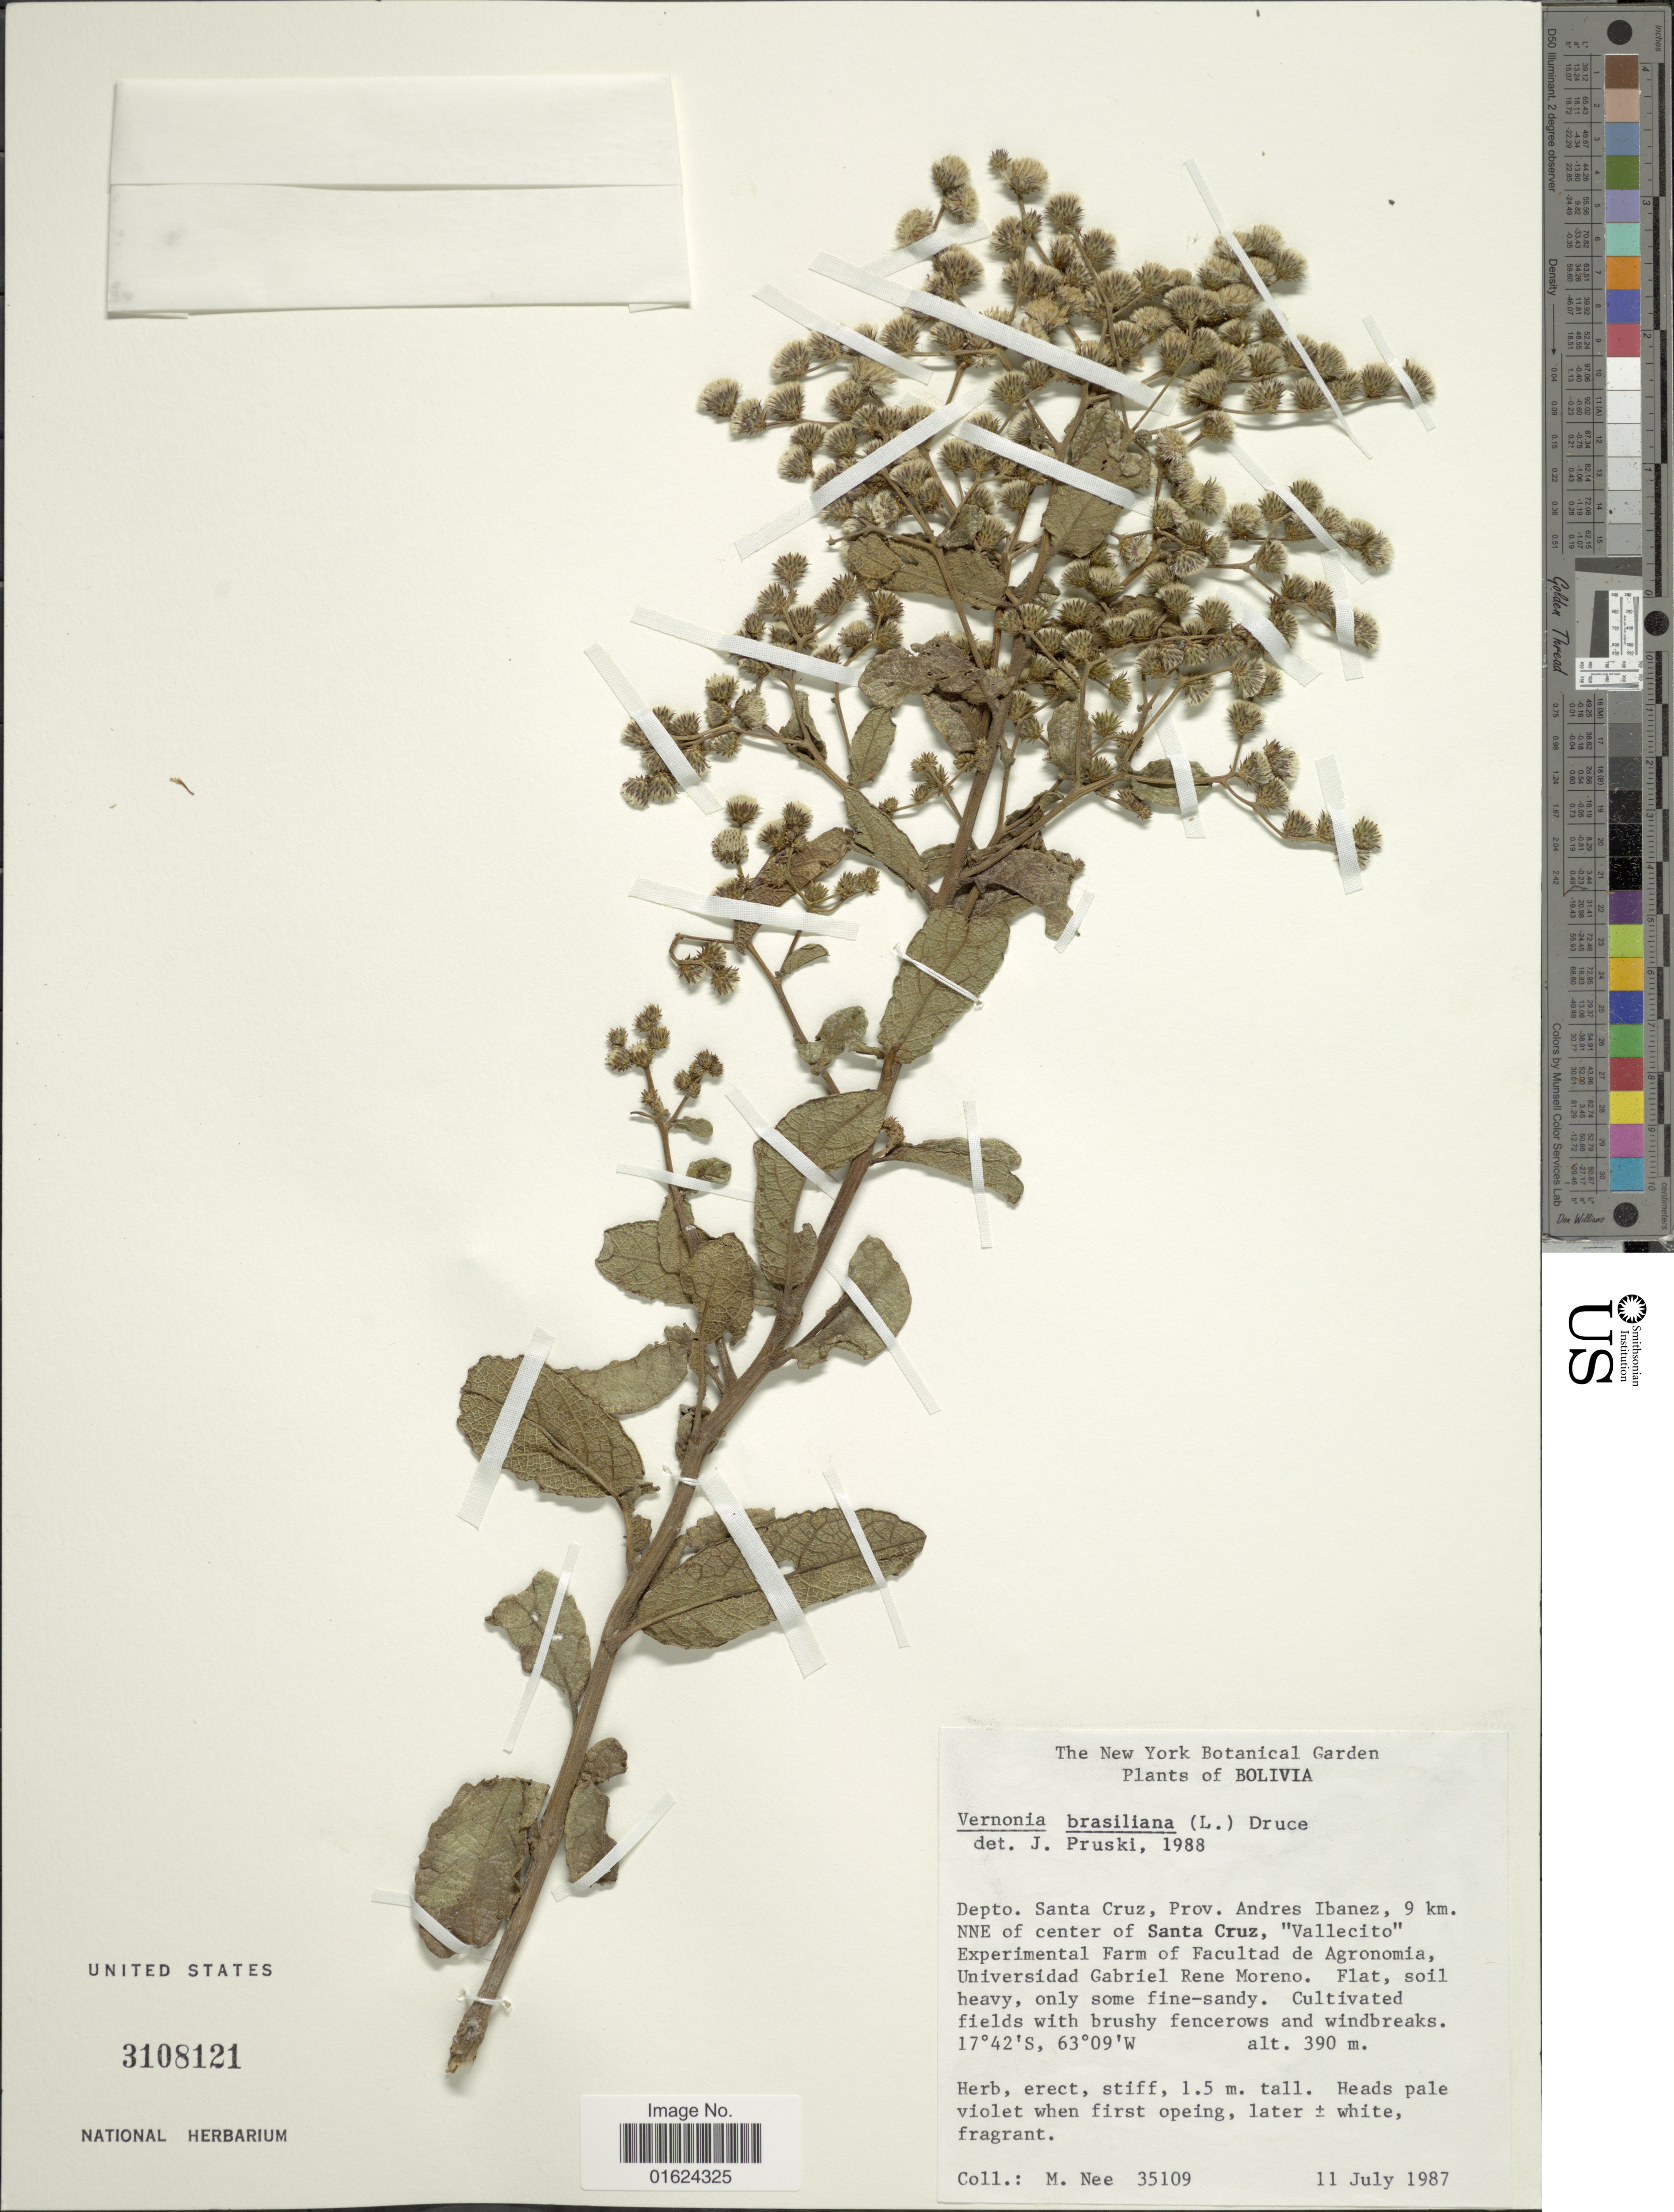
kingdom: Plantae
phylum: Tracheophyta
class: Magnoliopsida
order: Asterales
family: Asteraceae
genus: Vernonia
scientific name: Vernonia brasiliana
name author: (L.) Druce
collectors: M. Nee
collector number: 35109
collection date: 1987-07-11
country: Bolivia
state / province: Santa Cruz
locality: Bolivia, Depto. Santa Cruz., Prov. Andres Ibanes, 9 km NNE of center of Santa Cruz, "Vallecito", Experimental Farm of Facultad de Agronomia, Universidad Gabriel Rene Moreno.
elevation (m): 390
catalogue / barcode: US 3108121